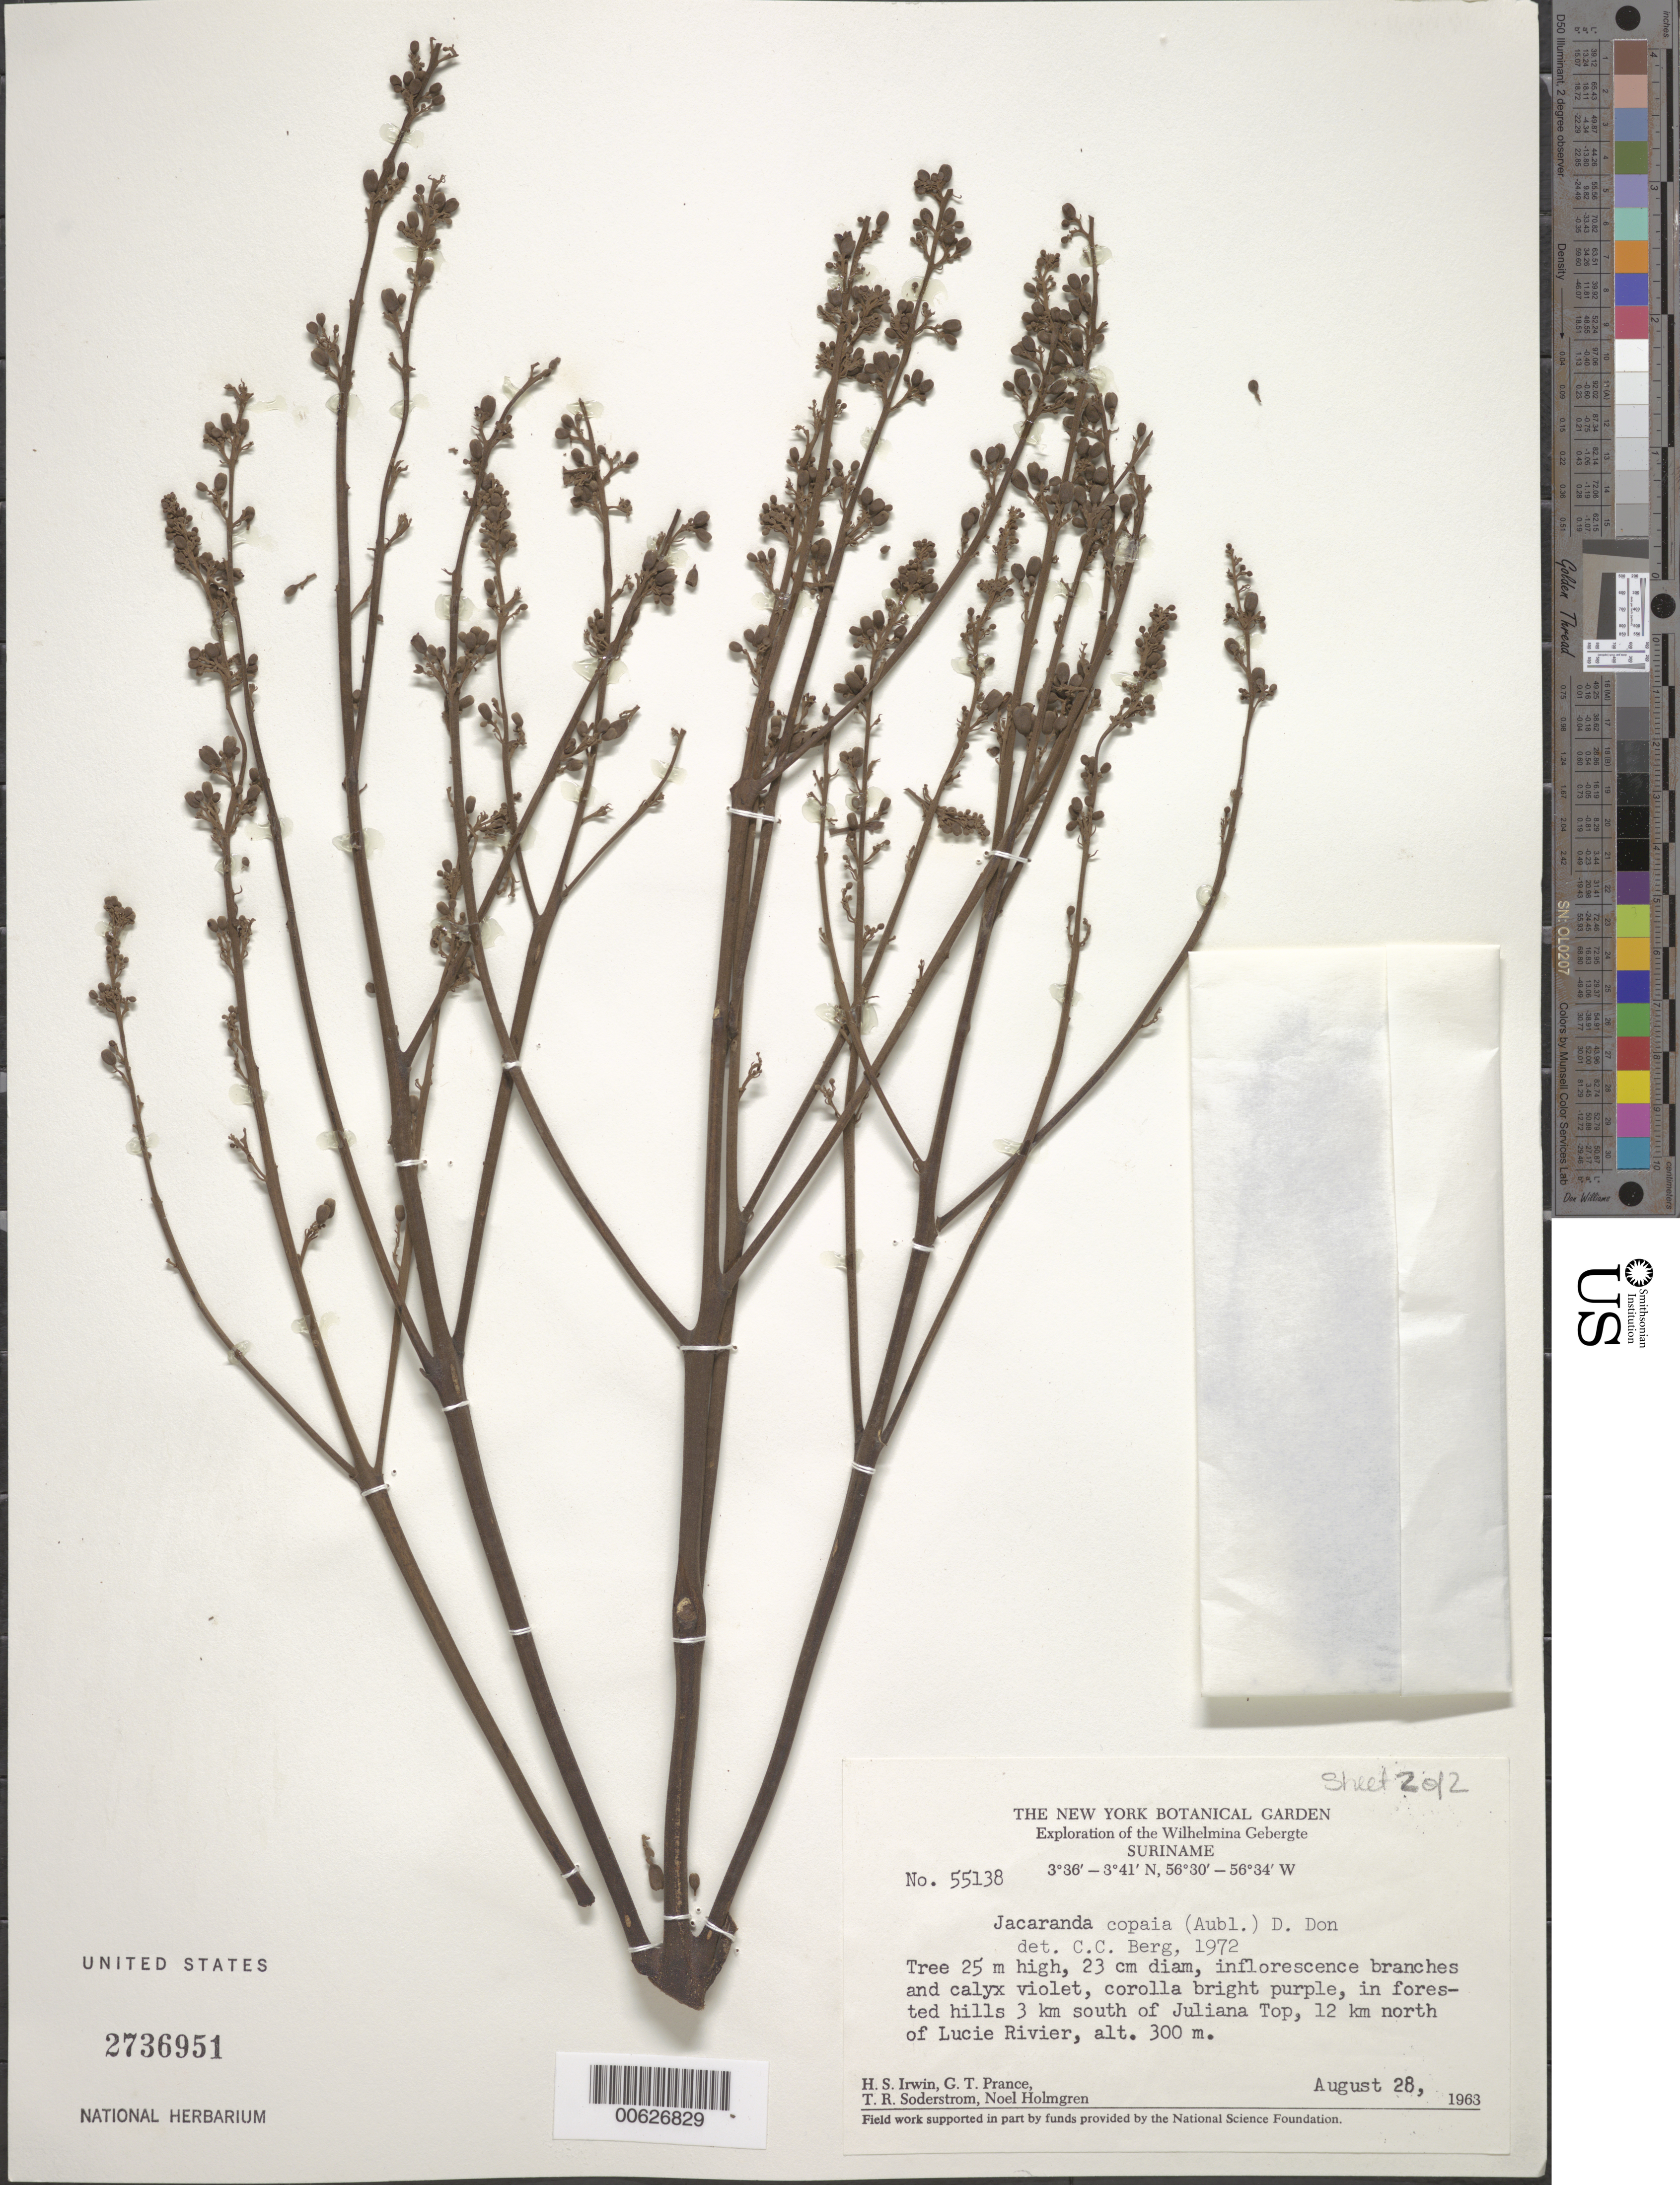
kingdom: Plantae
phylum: Tracheophyta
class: Magnoliopsida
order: Lamiales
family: Bignoniaceae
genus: Jacaranda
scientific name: Jacaranda copaia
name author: (Aubl.) D. Don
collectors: H. Irwin, G. T. Prance, T. R. Soderstrom & N. H. Holmgren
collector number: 55138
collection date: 1963-08-28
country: Suriname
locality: Wilhelmina Gebergte. 3 km south of Juliana Top, 12 km north of Lucie Rivier.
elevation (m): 300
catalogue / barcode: US 2736951